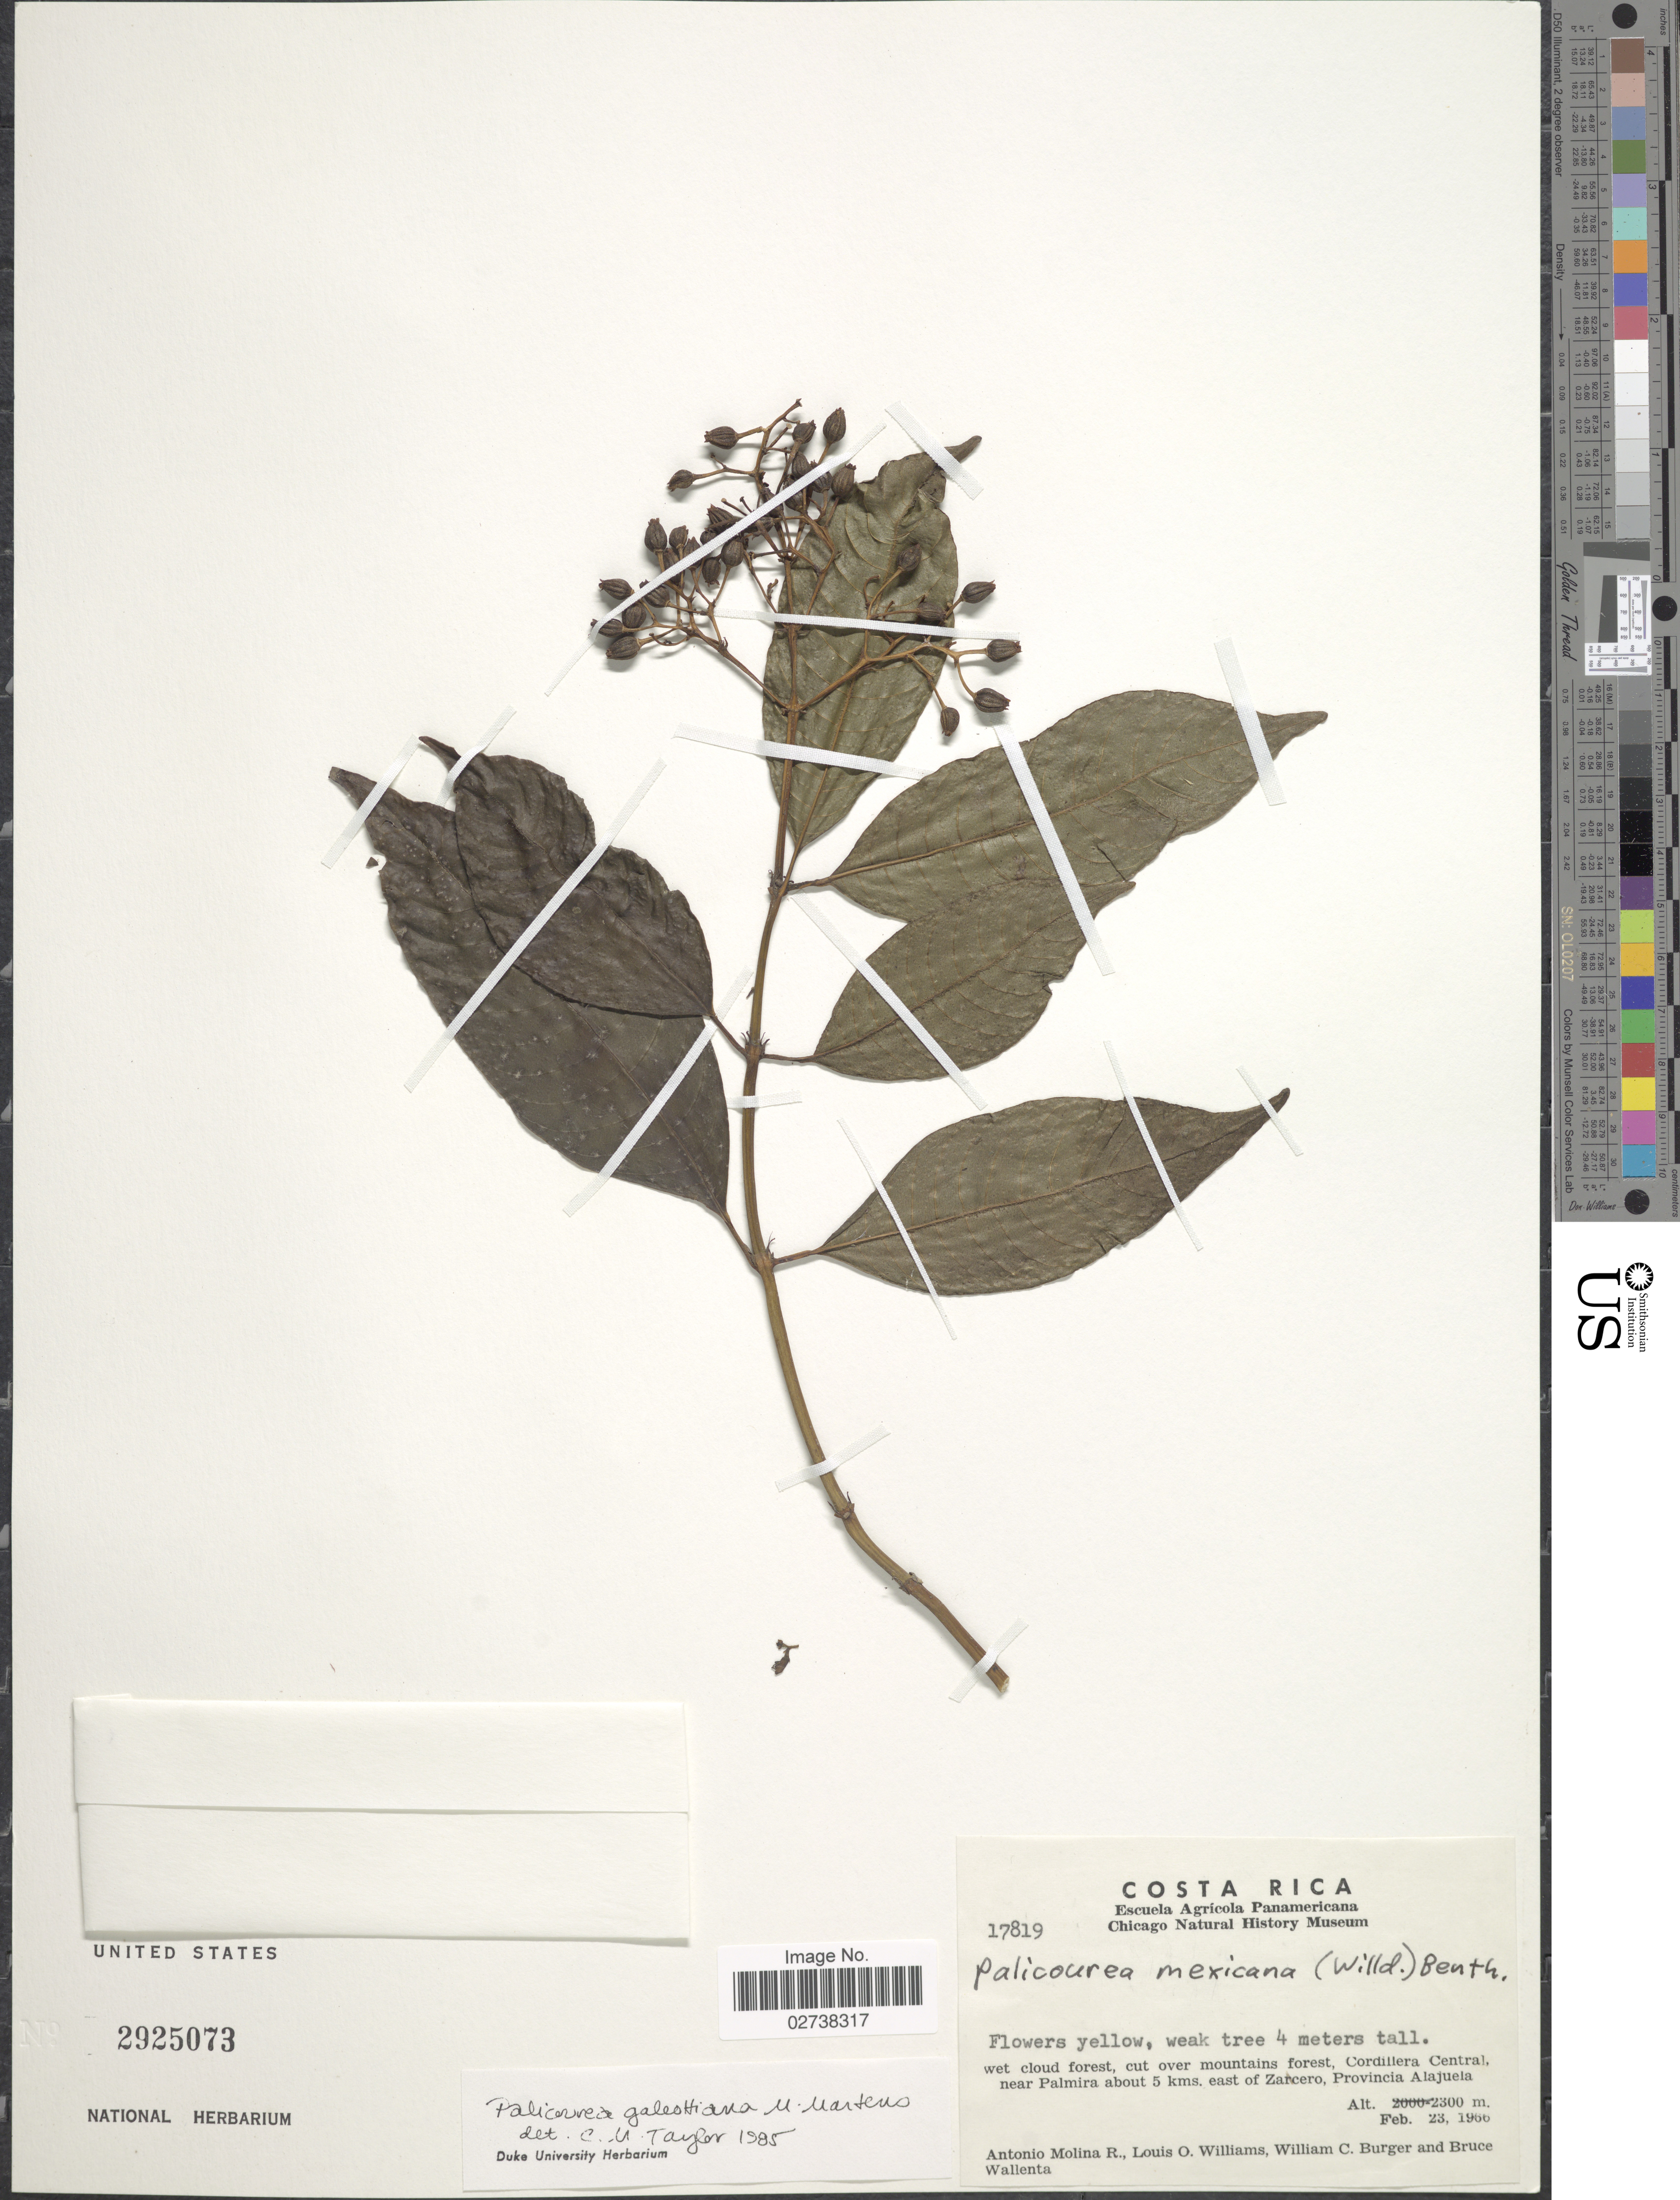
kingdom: Plantae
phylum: Tracheophyta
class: Magnoliopsida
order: Gentianales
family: Rubiaceae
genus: Palicourea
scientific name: Palicourea galeottiana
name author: M. Martens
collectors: A. Molina R., L. O. Williams, W. Burger & B. Wallenta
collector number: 17819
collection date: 1966-02-23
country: Costa Rica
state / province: Alajuela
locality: Cordillera Central, near Palmira about 5 kms. east of Zarcero, Provincia Alajuela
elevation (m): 2300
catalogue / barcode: US 2925073